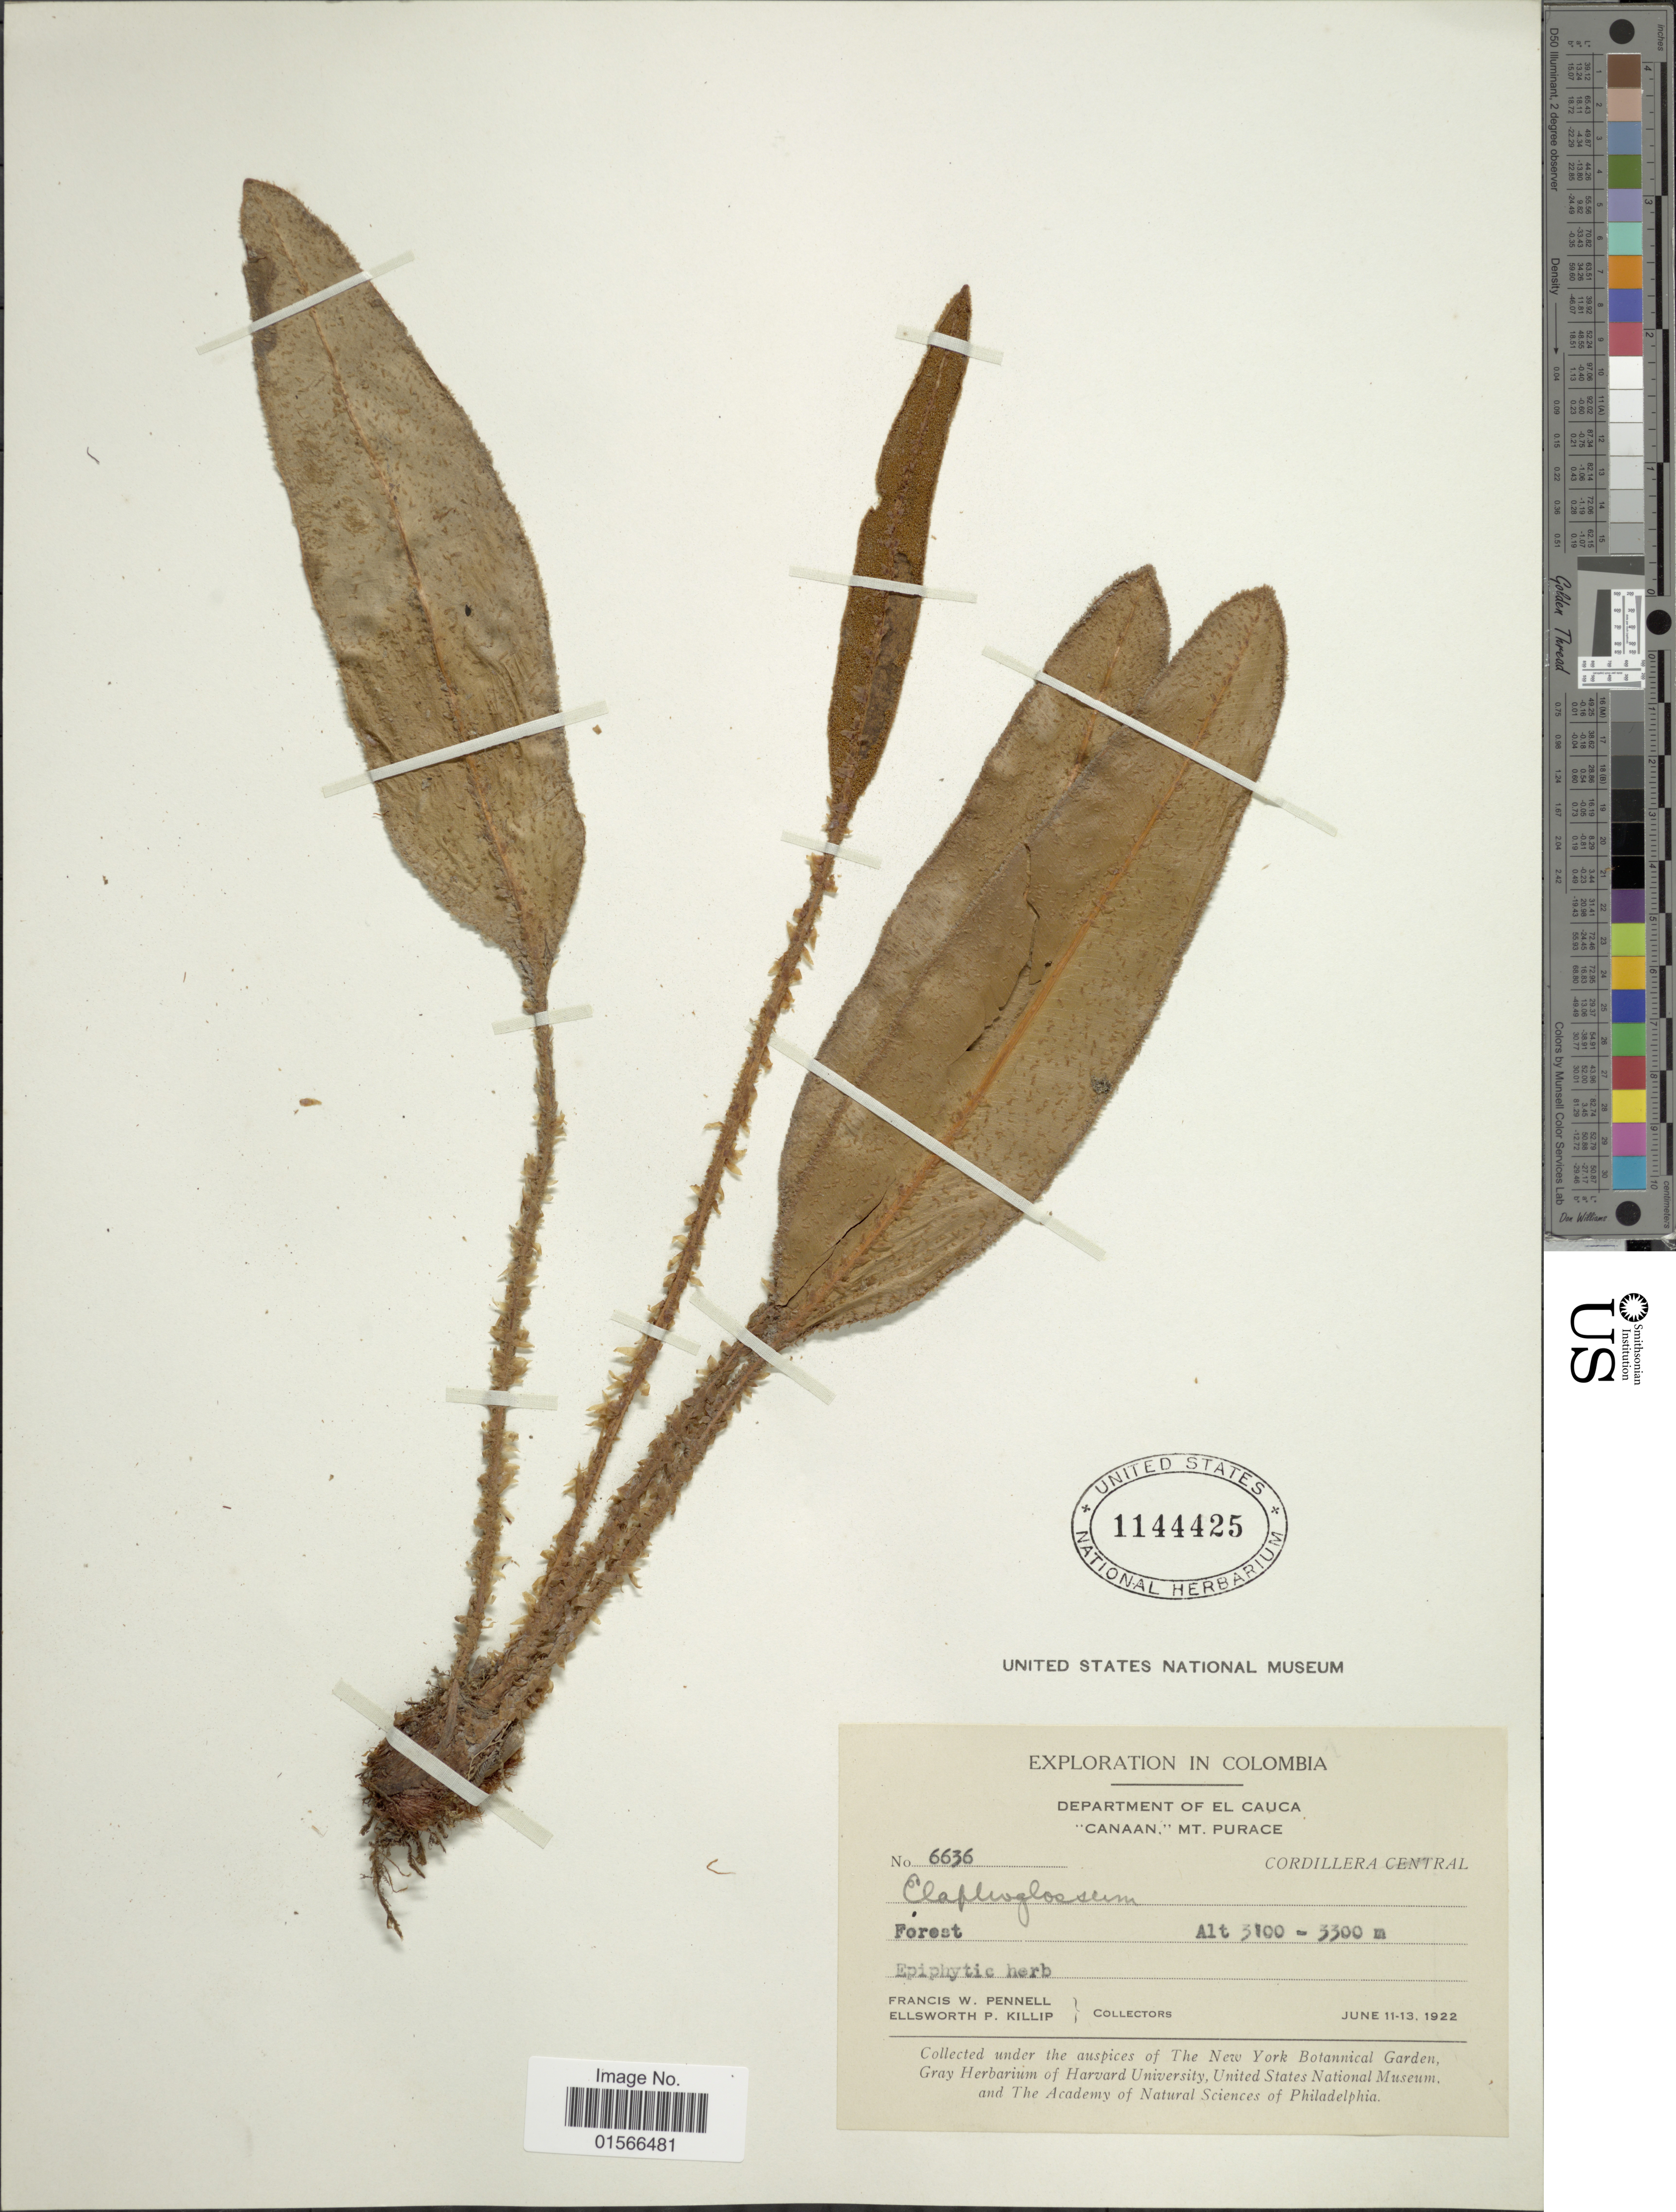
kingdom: Plantae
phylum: Tracheophyta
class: Polypodiopsida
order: Polypodiales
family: Dryopteridaceae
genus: Elaphoglossum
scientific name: Elaphoglossum lehmannianum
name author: Christ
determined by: Vasco, A.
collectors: F. W. Pennell & E. P. Killip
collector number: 6636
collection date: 1922-06-11/1922-06-13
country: Colombia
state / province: Cauca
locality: Department of El Cauca 'Canaan', Mt. Purace, Cordillera Central, Forest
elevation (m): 3100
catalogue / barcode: US 1144425